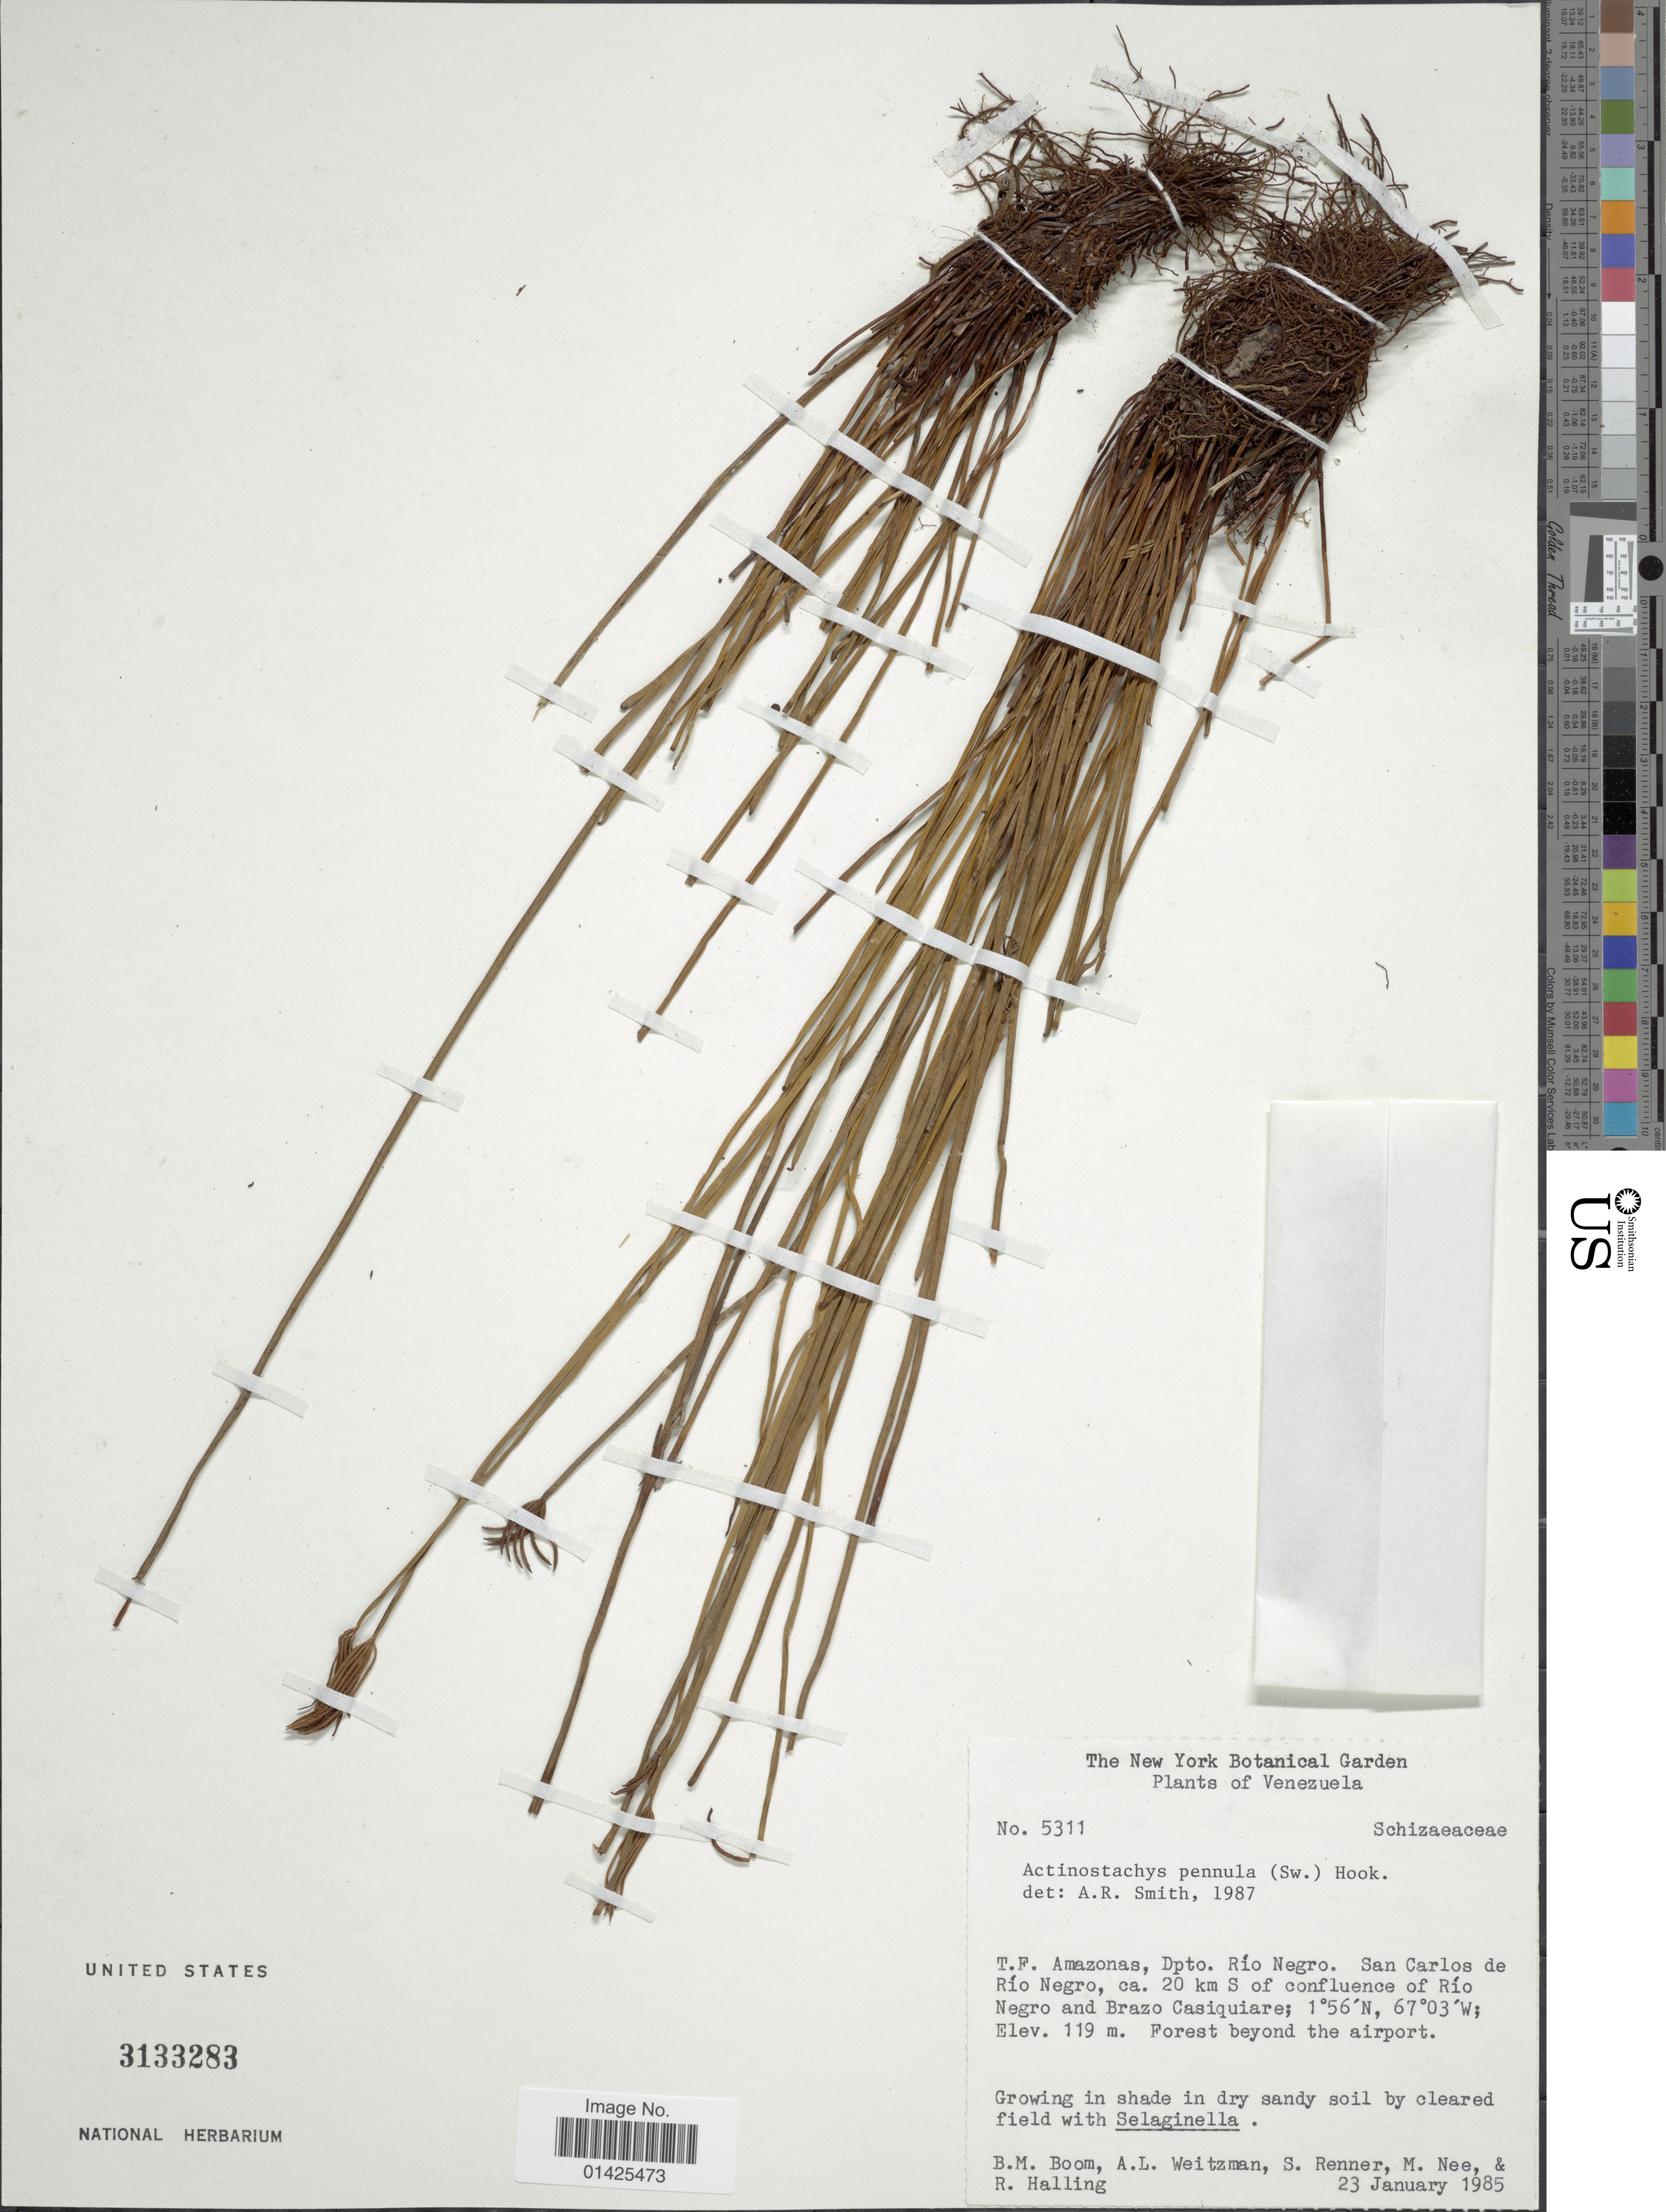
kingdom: Plantae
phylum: Tracheophyta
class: Polypodiopsida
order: Schizaeales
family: Schizaeaceae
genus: Actinostachys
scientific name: Actinostachys pennula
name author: (Sw.) Hook.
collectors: B. M. Boom, A. L. Weitzman, S. S. Renner, M. Nee & R. Halling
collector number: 5311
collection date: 1985-01-23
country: Venezuela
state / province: Amazonas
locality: T.F. Amazonas, Dpto. Rio Negro. San Carlos de Rio Negro, ca 20km S of confluence of Rio Negro and Brazo Casiquiare.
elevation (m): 119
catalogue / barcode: US 3133283